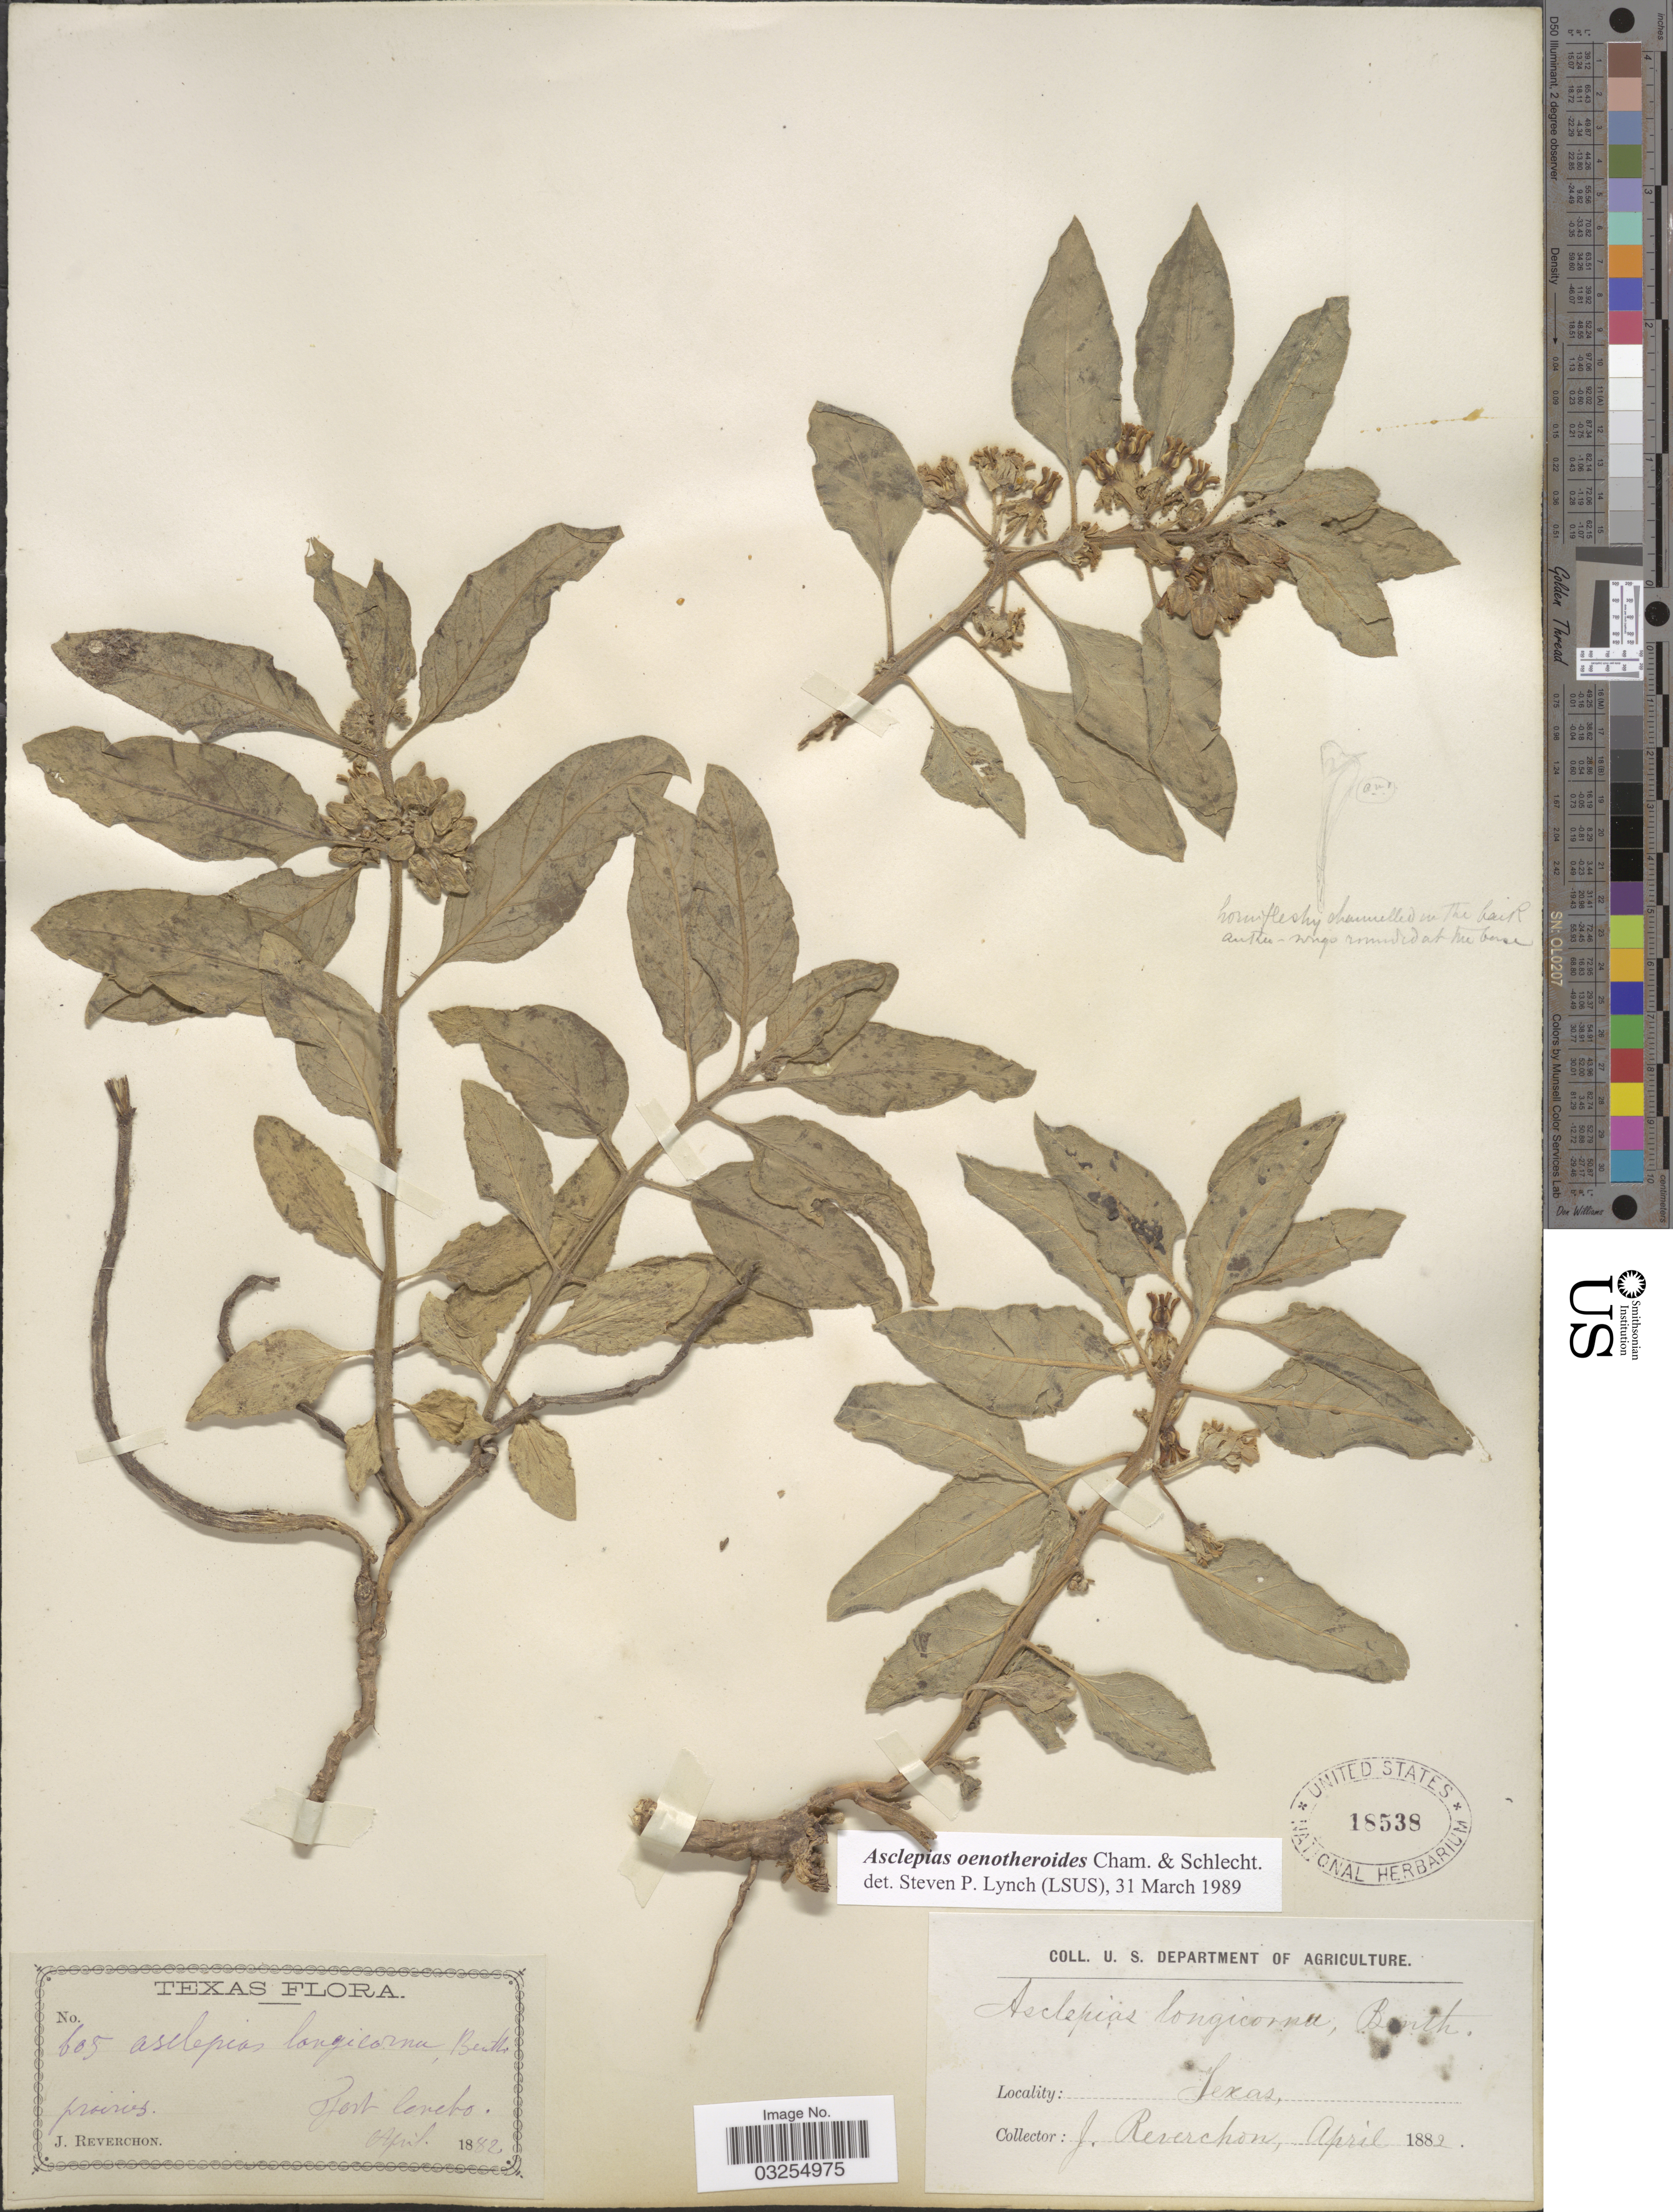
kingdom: Plantae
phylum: Tracheophyta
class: Magnoliopsida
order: Gentianales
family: Apocynaceae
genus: Asclepias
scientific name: Asclepias oenotheroides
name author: Schltdl. & Cham.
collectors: J. Reverchon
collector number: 605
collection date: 1882-04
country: United States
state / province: Texas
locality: Fort Concho.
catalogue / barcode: US 18538